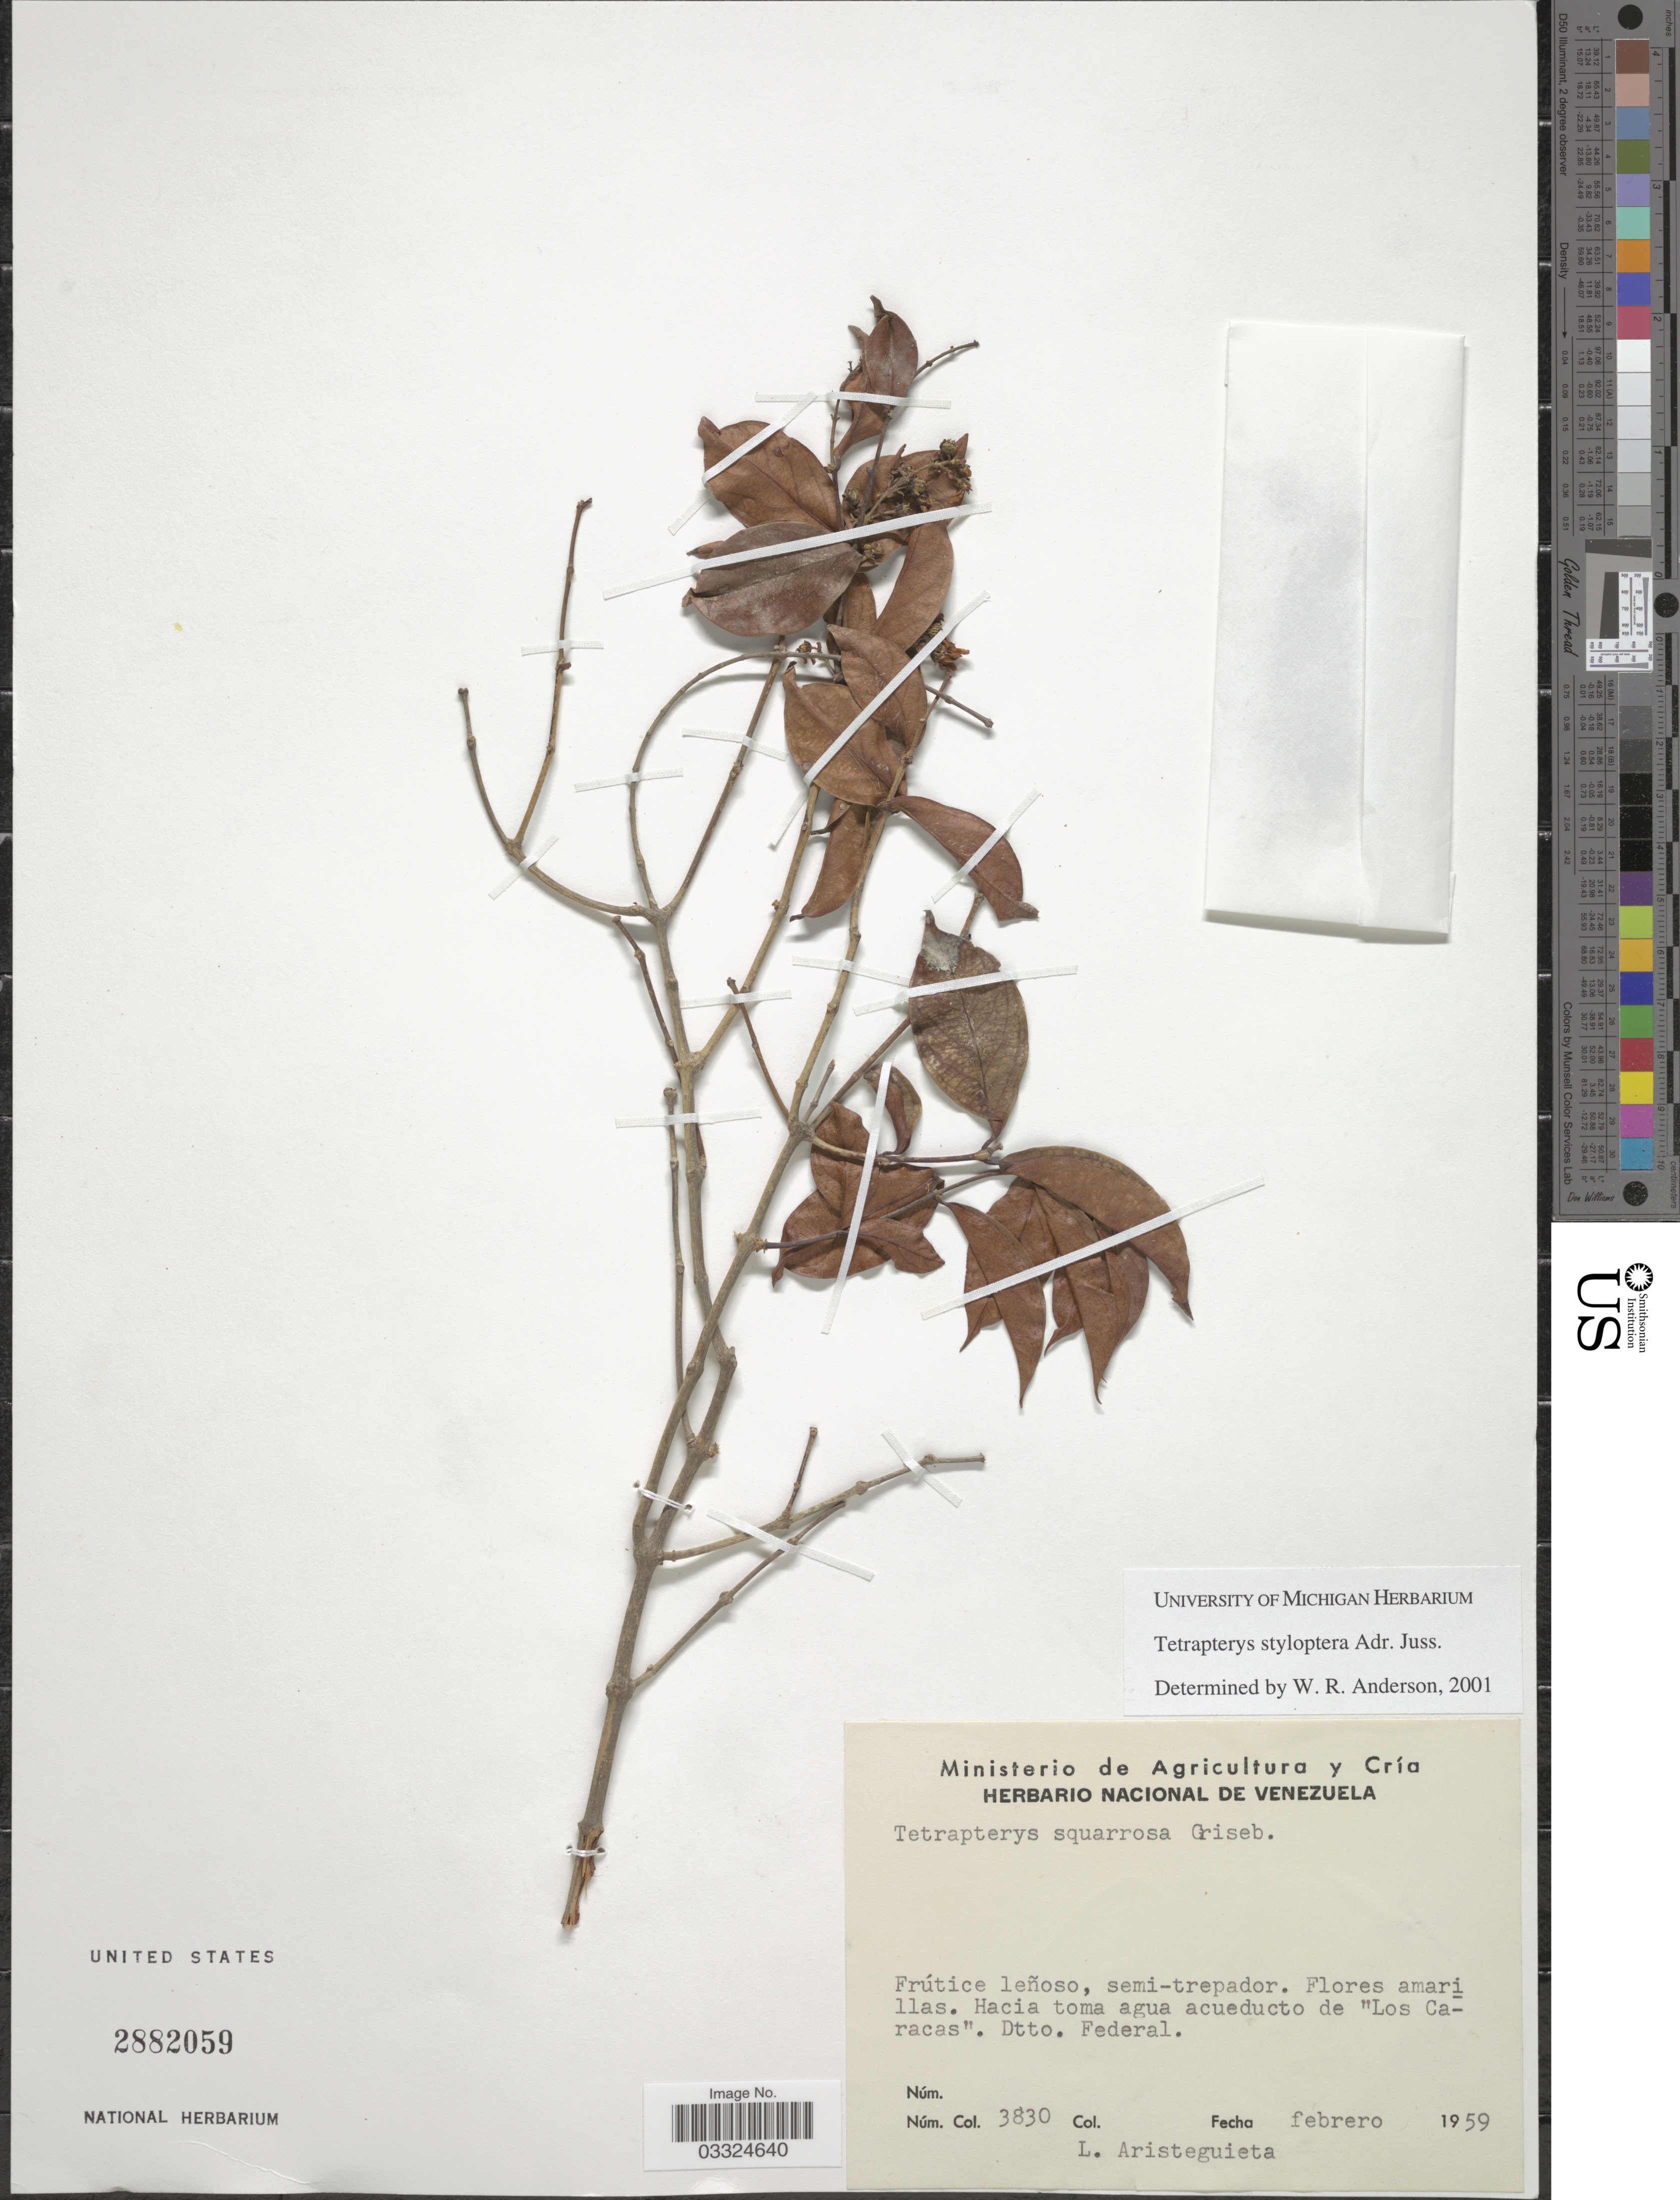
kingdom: Plantae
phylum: Tracheophyta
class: Magnoliopsida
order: Malpighiales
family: Malpighiaceae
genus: Glicophyllum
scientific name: Glicophyllum stylopterum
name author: (A. Juss.) R.F. Almeida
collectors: L. Aristeguieta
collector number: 3830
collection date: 1959-02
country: Venezuela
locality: Hacia toma agua acueducto de "Los Caracas". Dtto. Federal.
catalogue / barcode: US 2882059